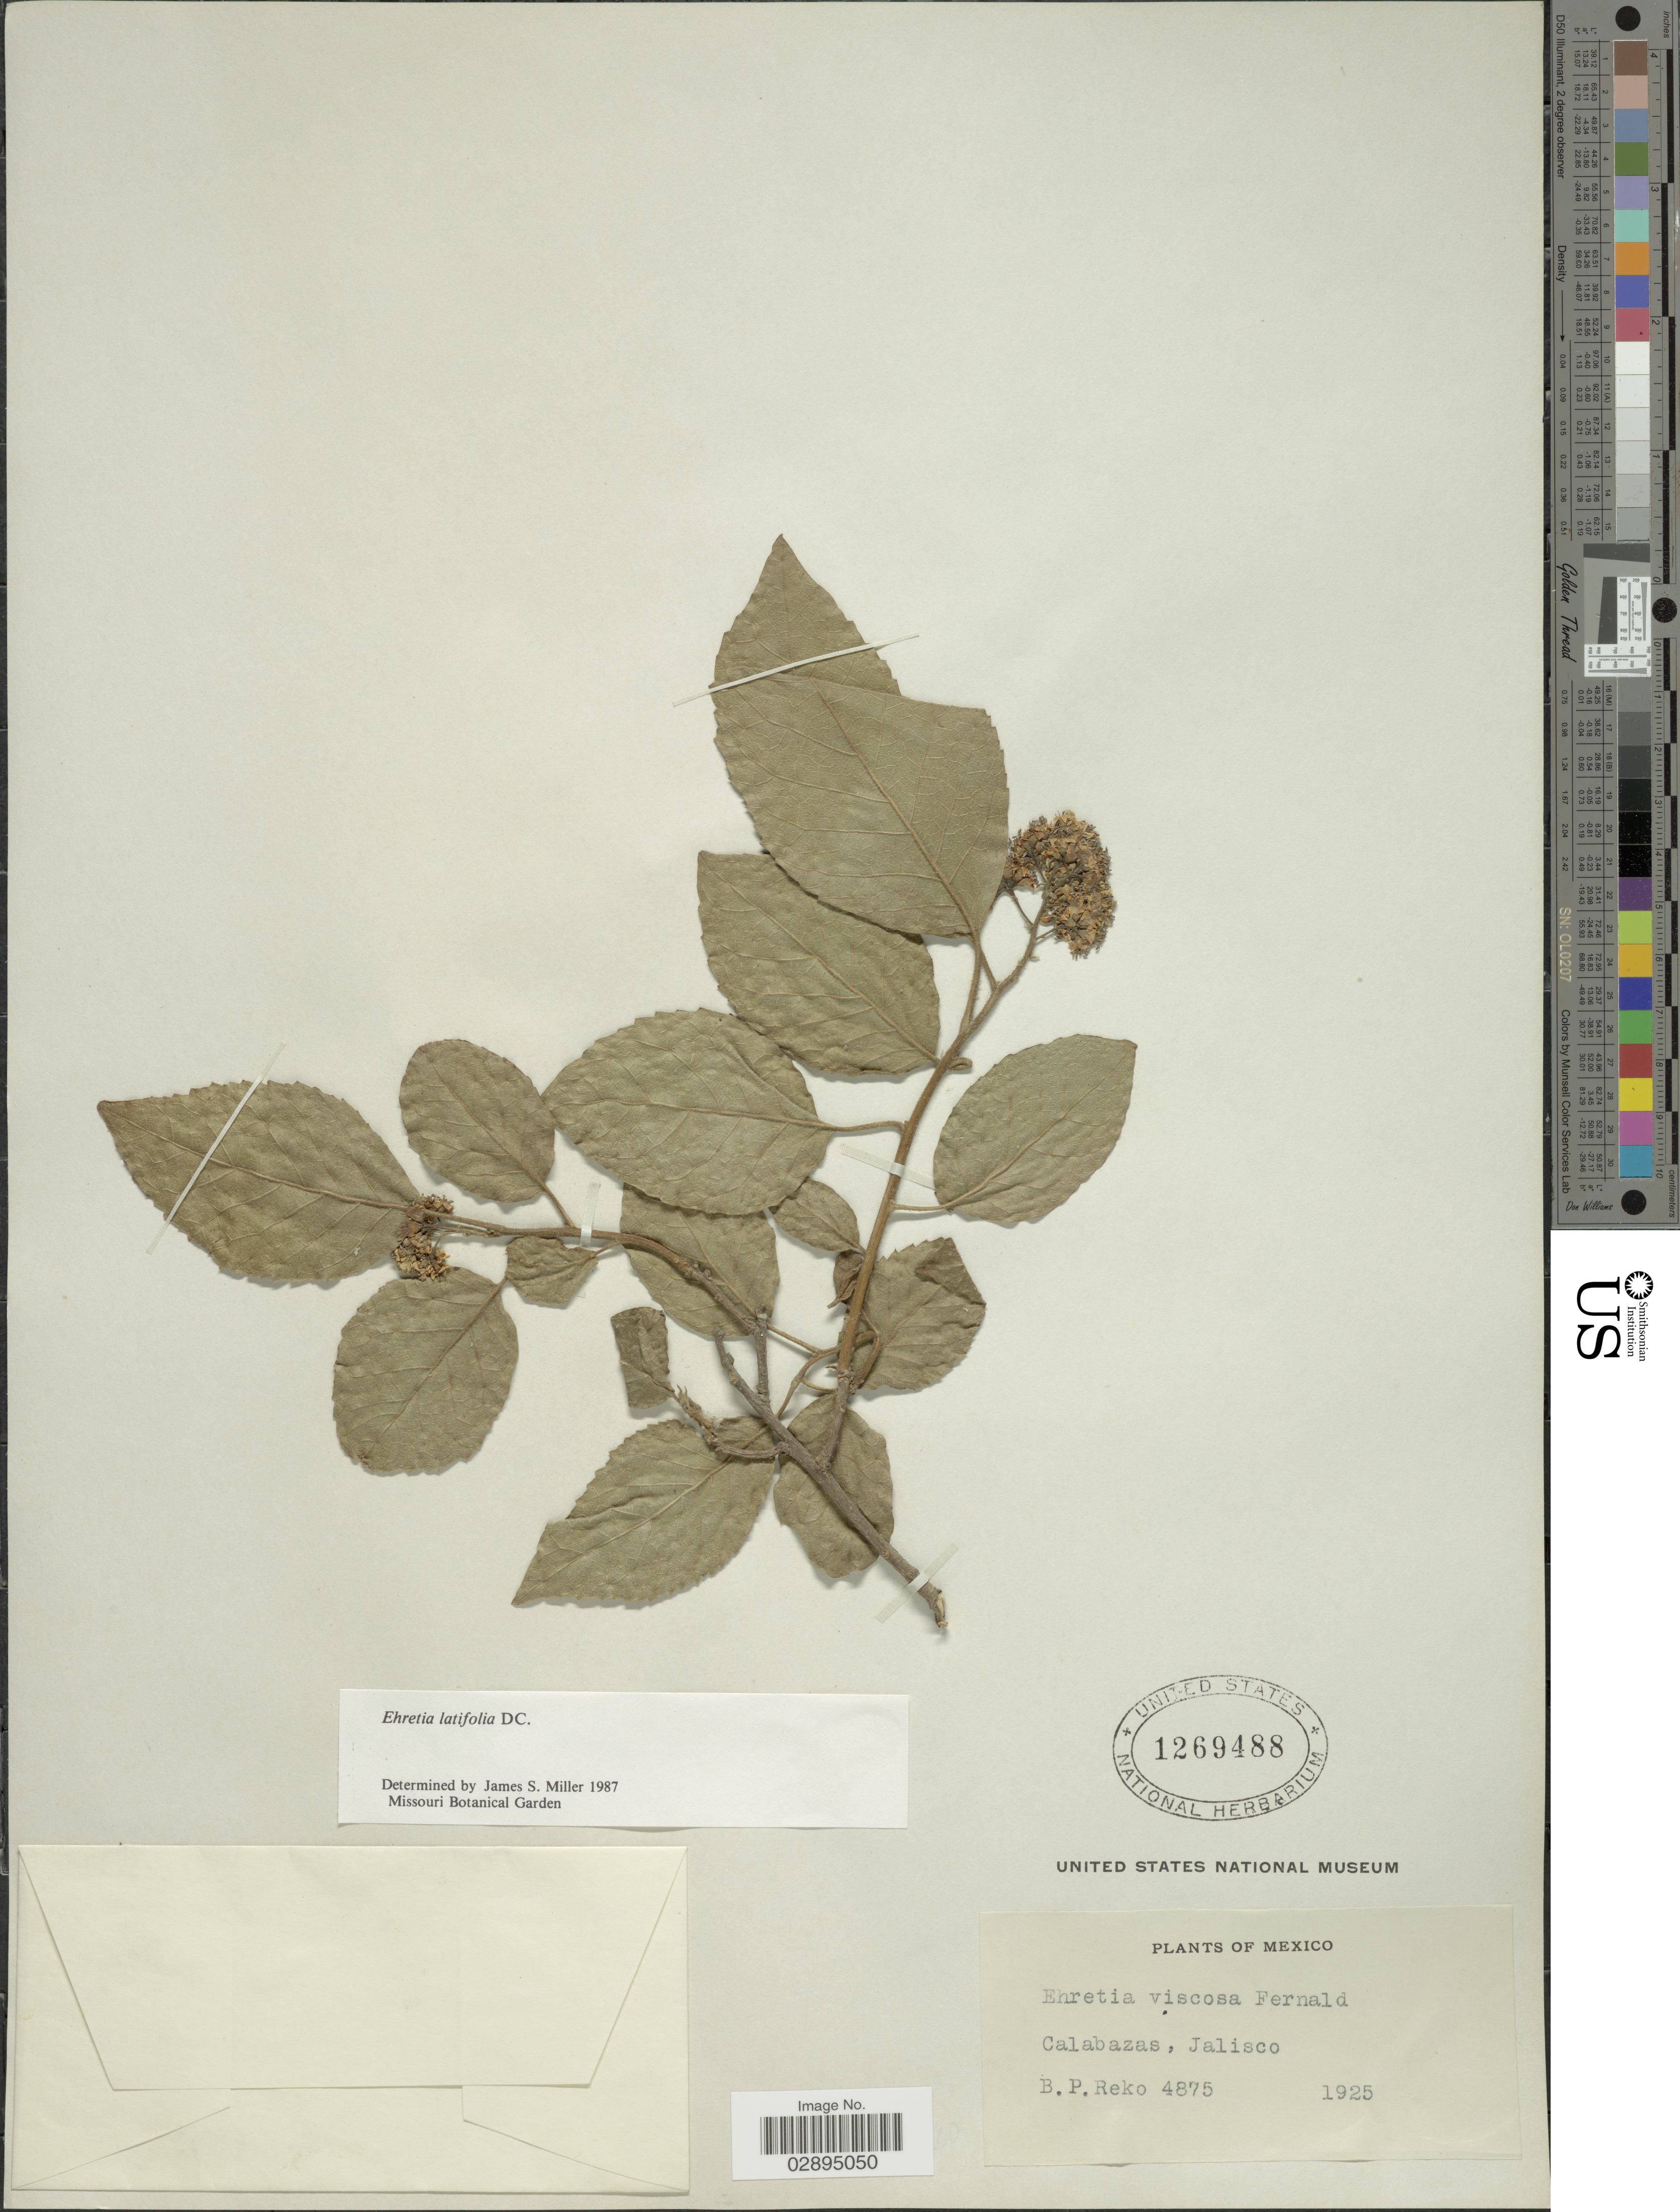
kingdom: Plantae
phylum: Tracheophyta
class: Magnoliopsida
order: Boraginales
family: Ehretiaceae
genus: Ehretia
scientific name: Ehretia latifolia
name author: DC.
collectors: B. P. Reko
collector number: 4875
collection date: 1925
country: Mexico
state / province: Jalisco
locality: Calabazas.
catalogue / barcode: US 1269488